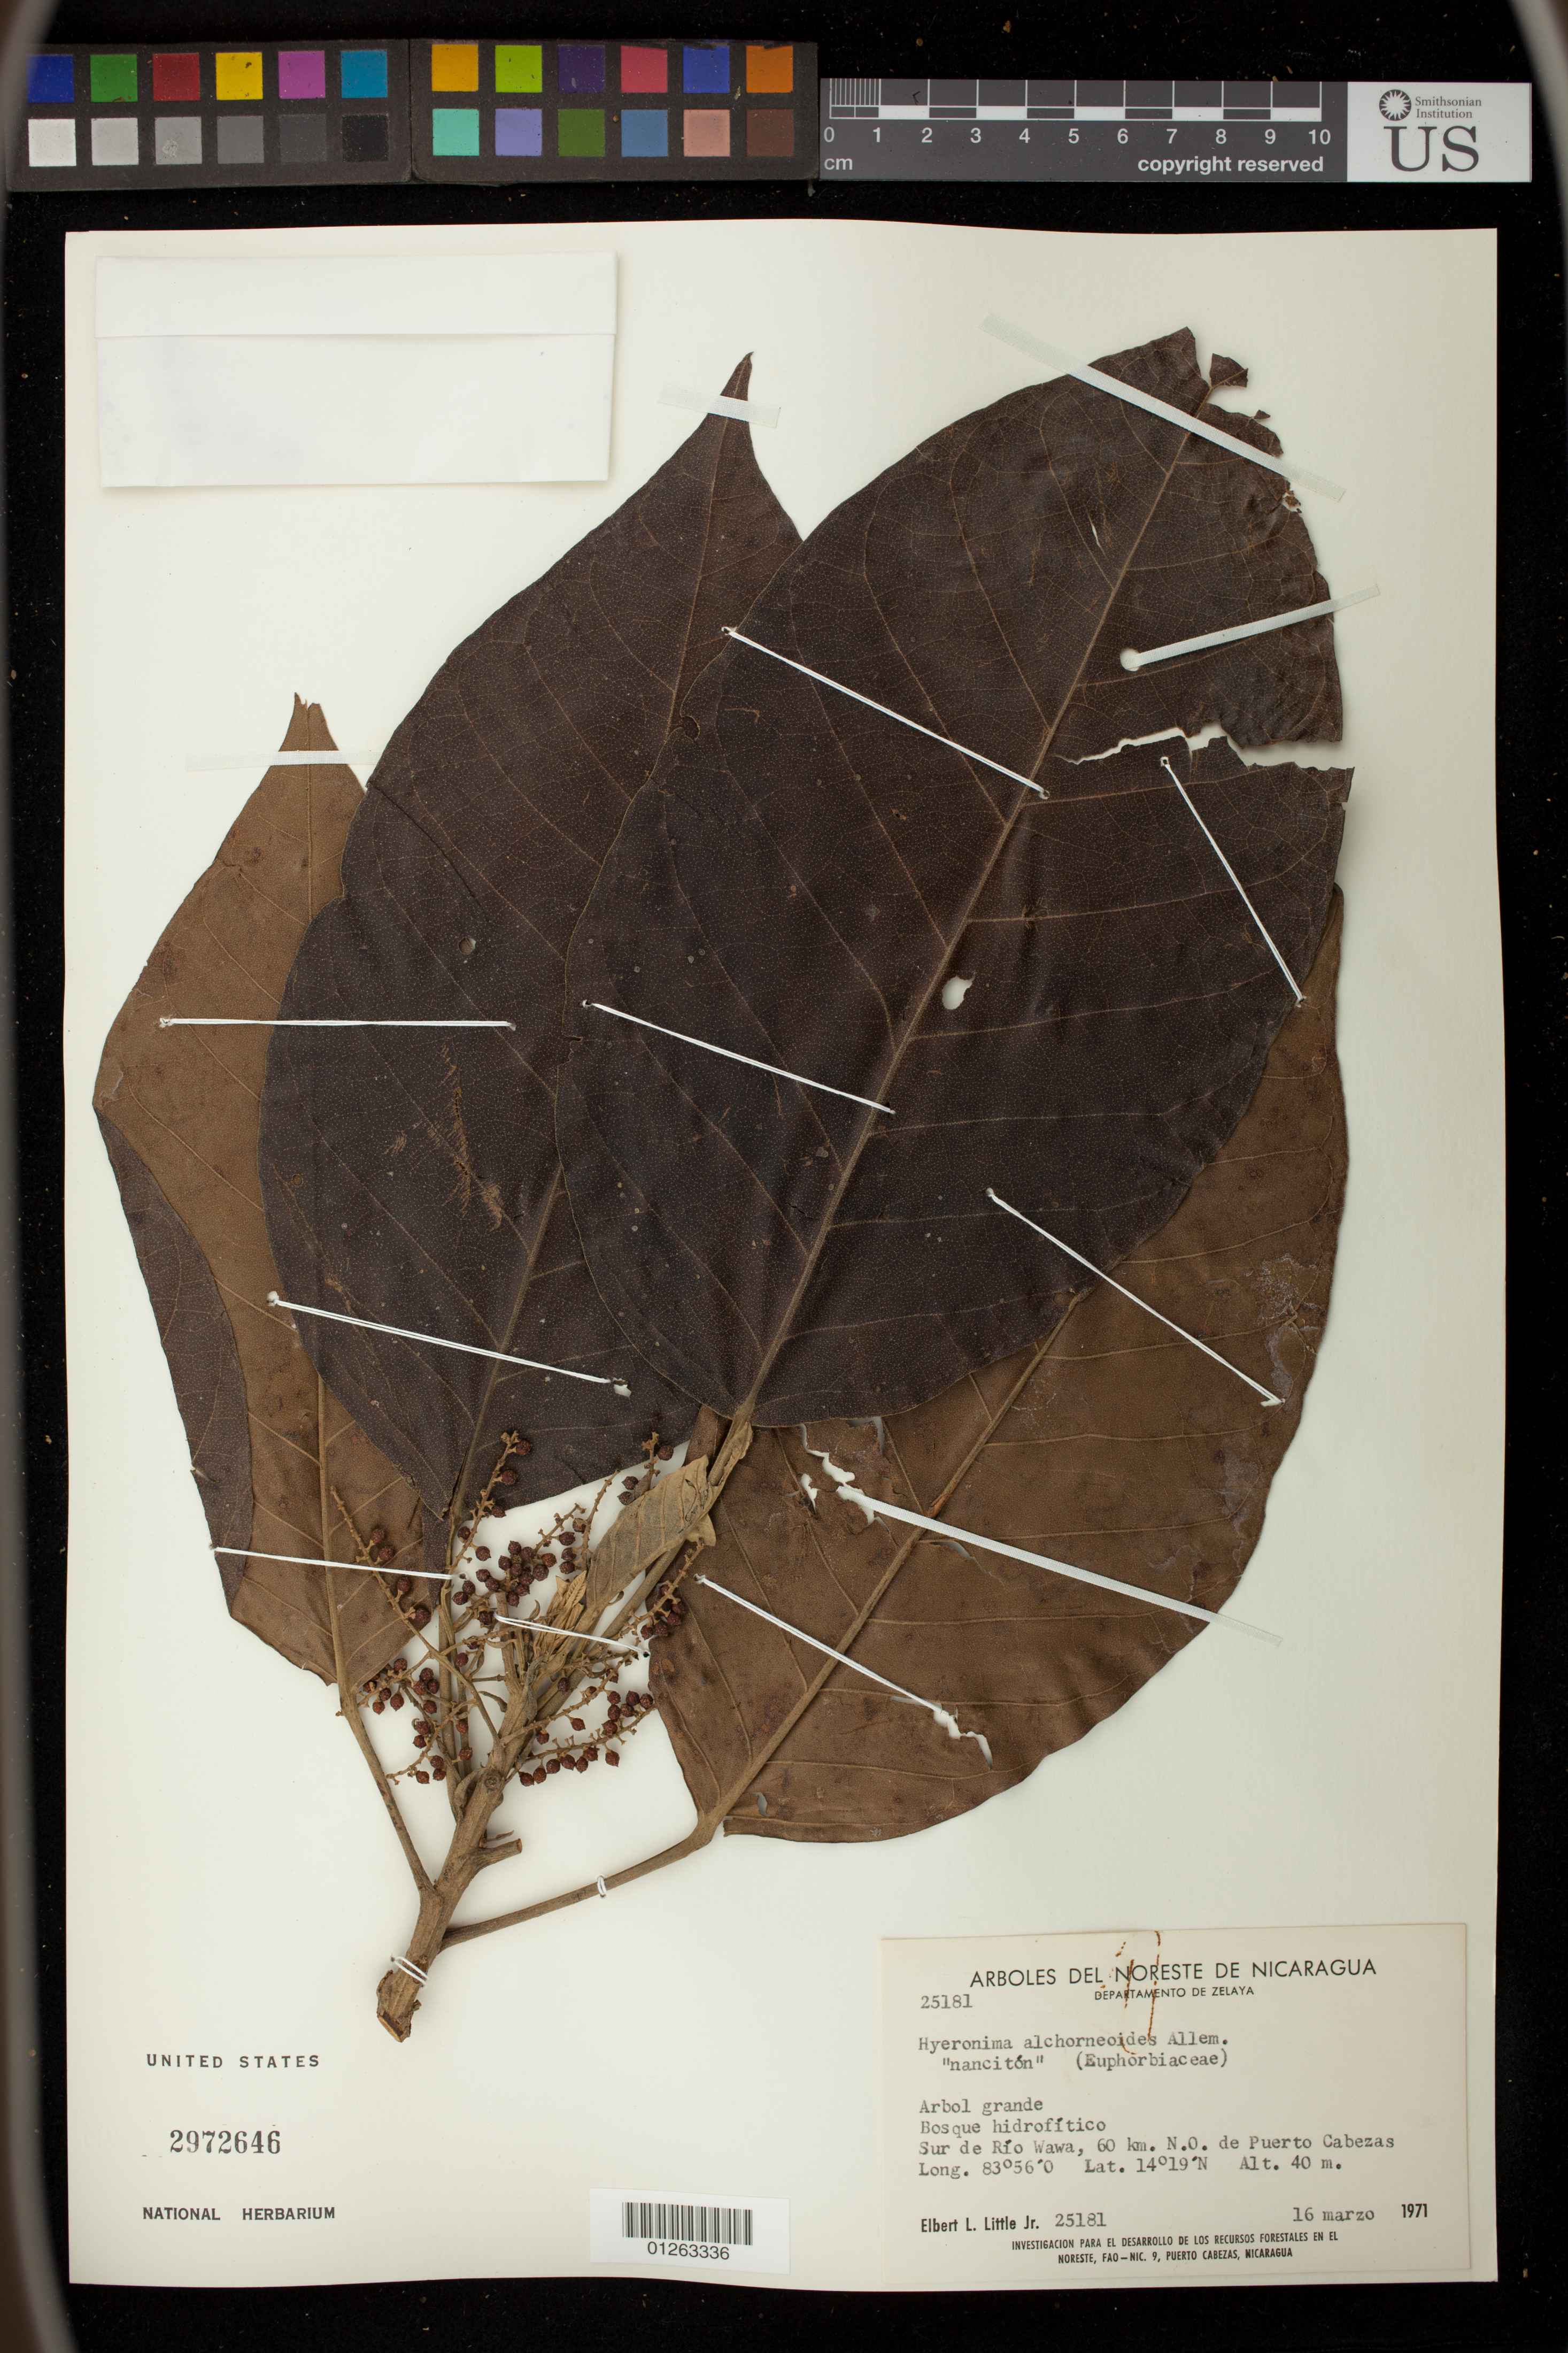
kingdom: Plantae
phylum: Tracheophyta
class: Magnoliopsida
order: Malpighiales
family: Phyllanthaceae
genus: Hieronyma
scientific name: Hieronyma alchorneoides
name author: Allemão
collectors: E. L. Little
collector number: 25181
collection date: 1971-03-16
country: Nicaragua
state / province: Atlántico Norte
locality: Arbol grande, Bosque hidrofitico, Sur de Rio Wawa, 60 km. N.O. de Puerto Cabezas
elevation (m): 43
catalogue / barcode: US 2972646